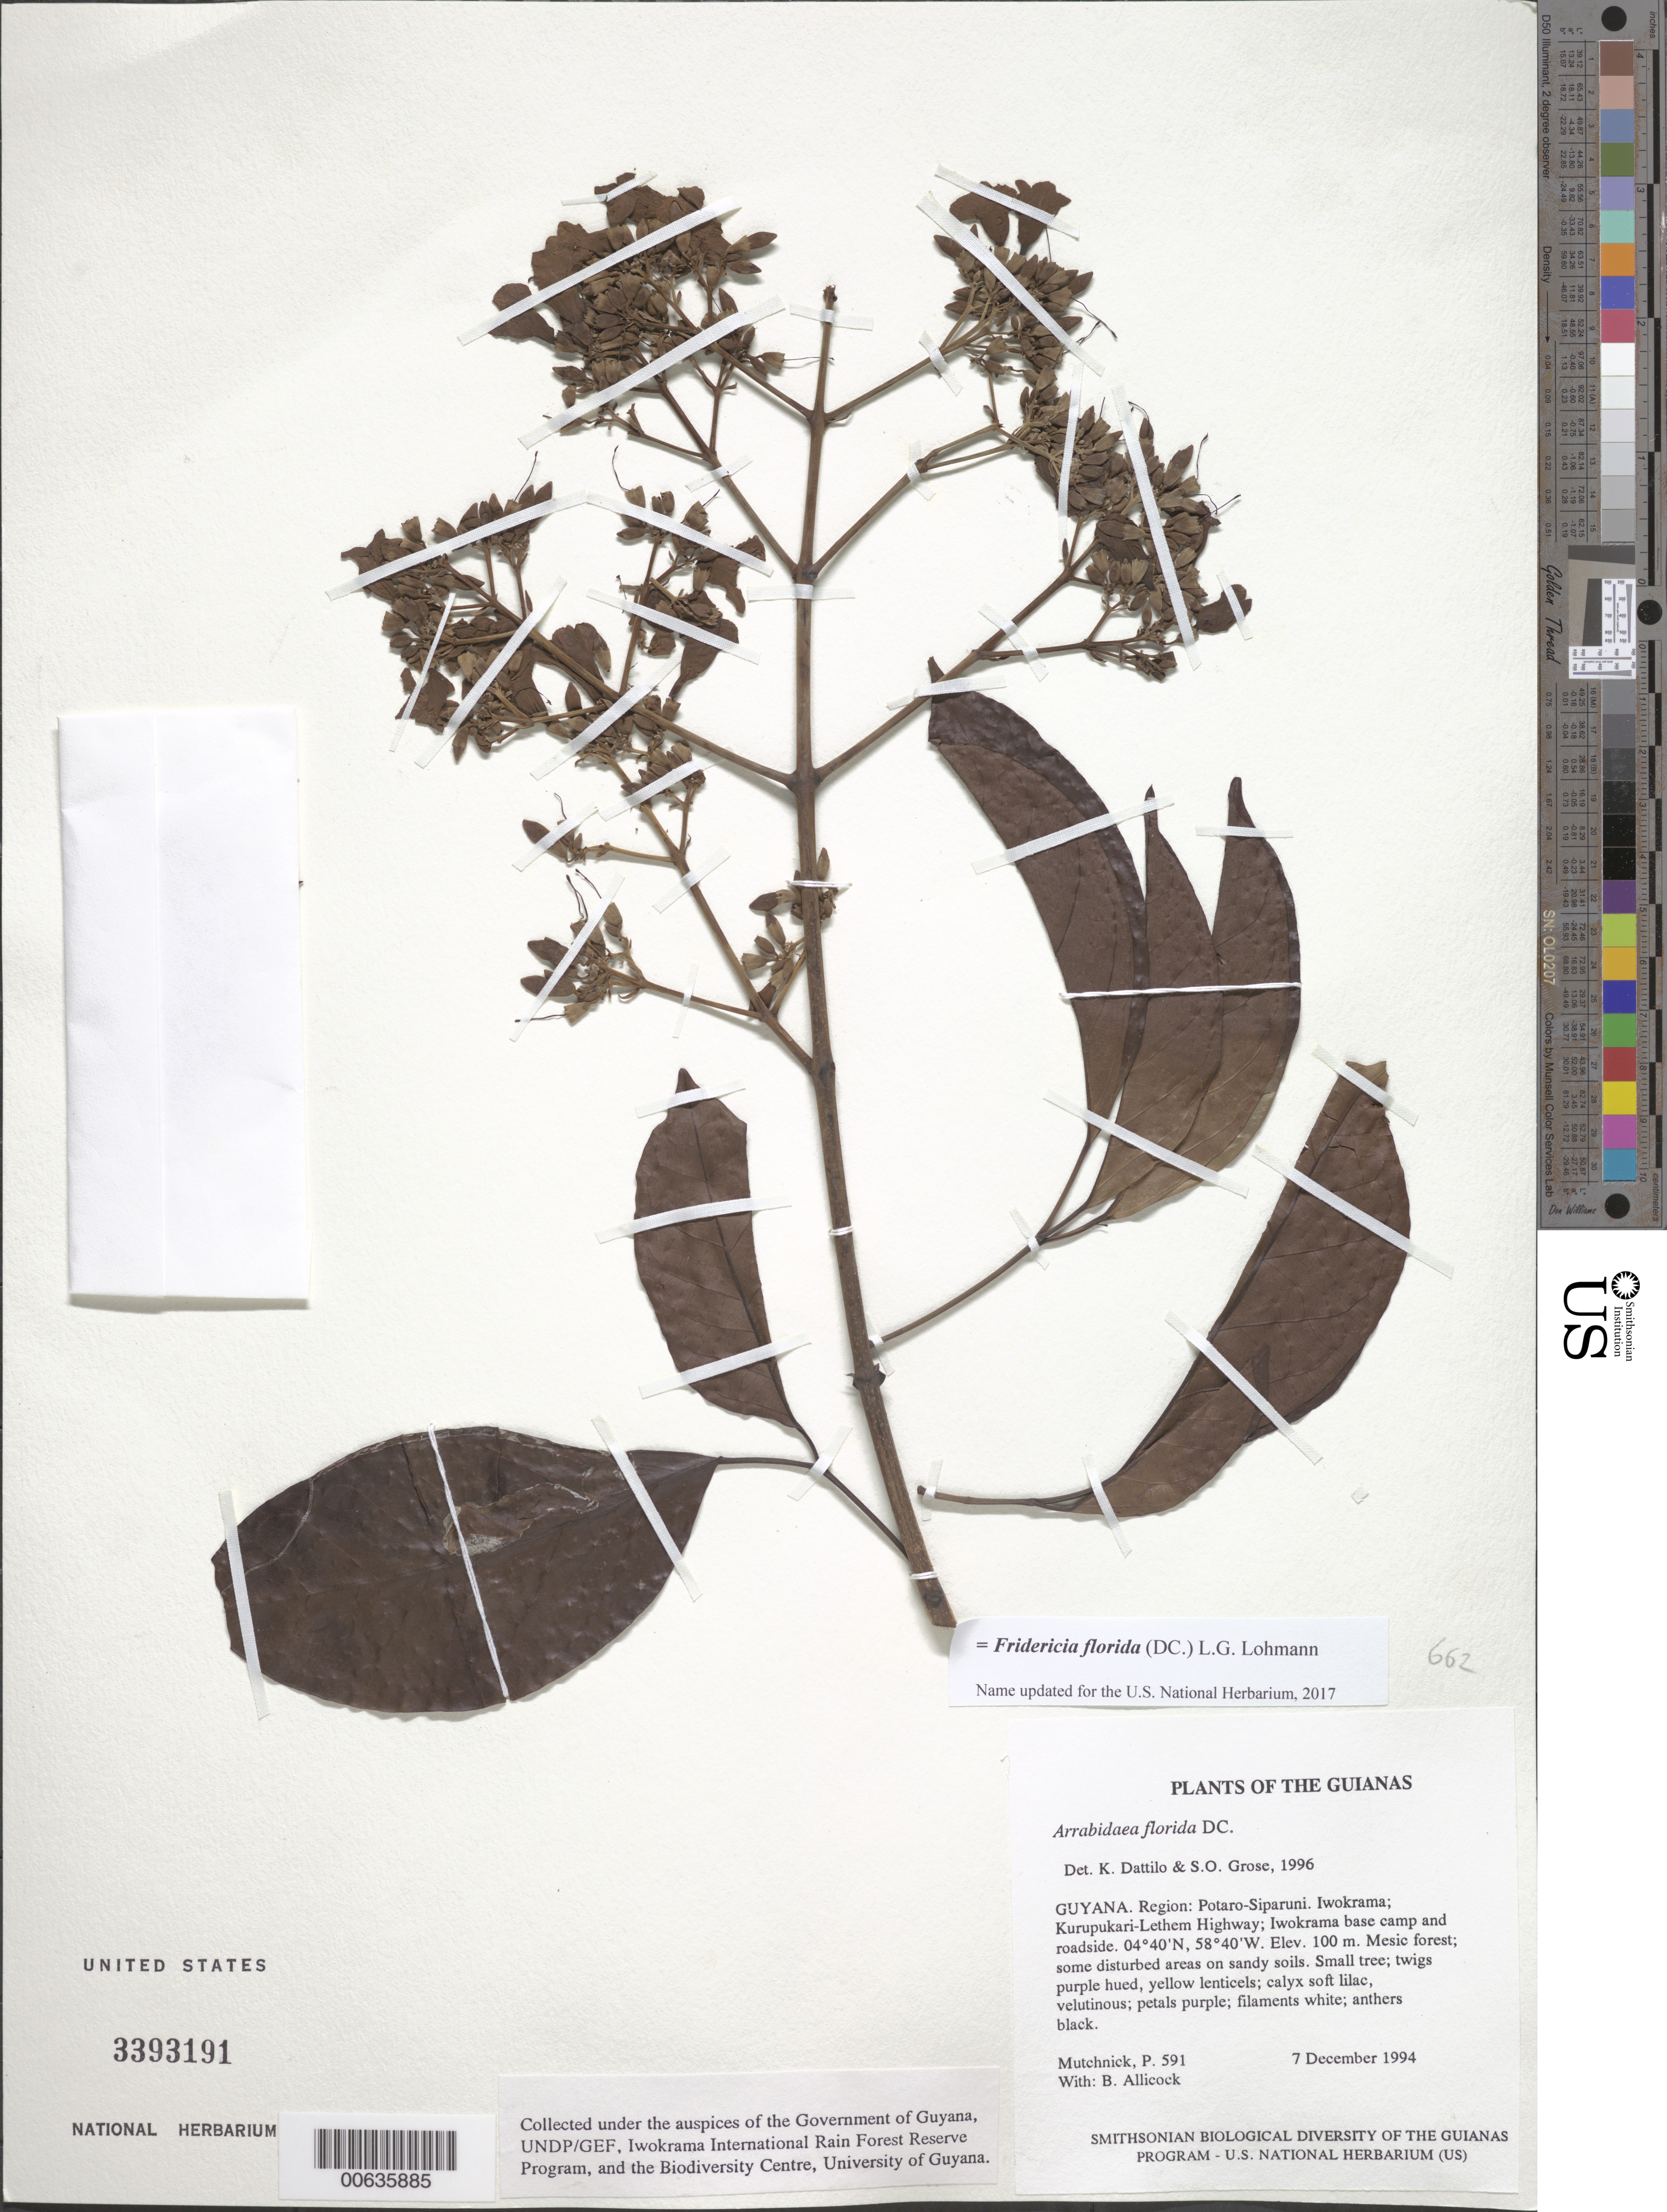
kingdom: Plantae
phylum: Tracheophyta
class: Magnoliopsida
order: Lamiales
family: Bignoniaceae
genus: Arrabidaea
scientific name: Arrabidaea florida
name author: DC.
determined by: Grose, S. O.; Dattilo, K.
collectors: P. Mutchnick & B. Allicock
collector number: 591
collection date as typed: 7 December 1994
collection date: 1994-12-07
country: Guyana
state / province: Potaro-Siparuni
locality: Iwokrama; Kurupukari-Lethem Highway; Iwokrama base camp and roadside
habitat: Mesic forest; some disturbed areas on sandy soils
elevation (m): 100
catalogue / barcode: US 3393191